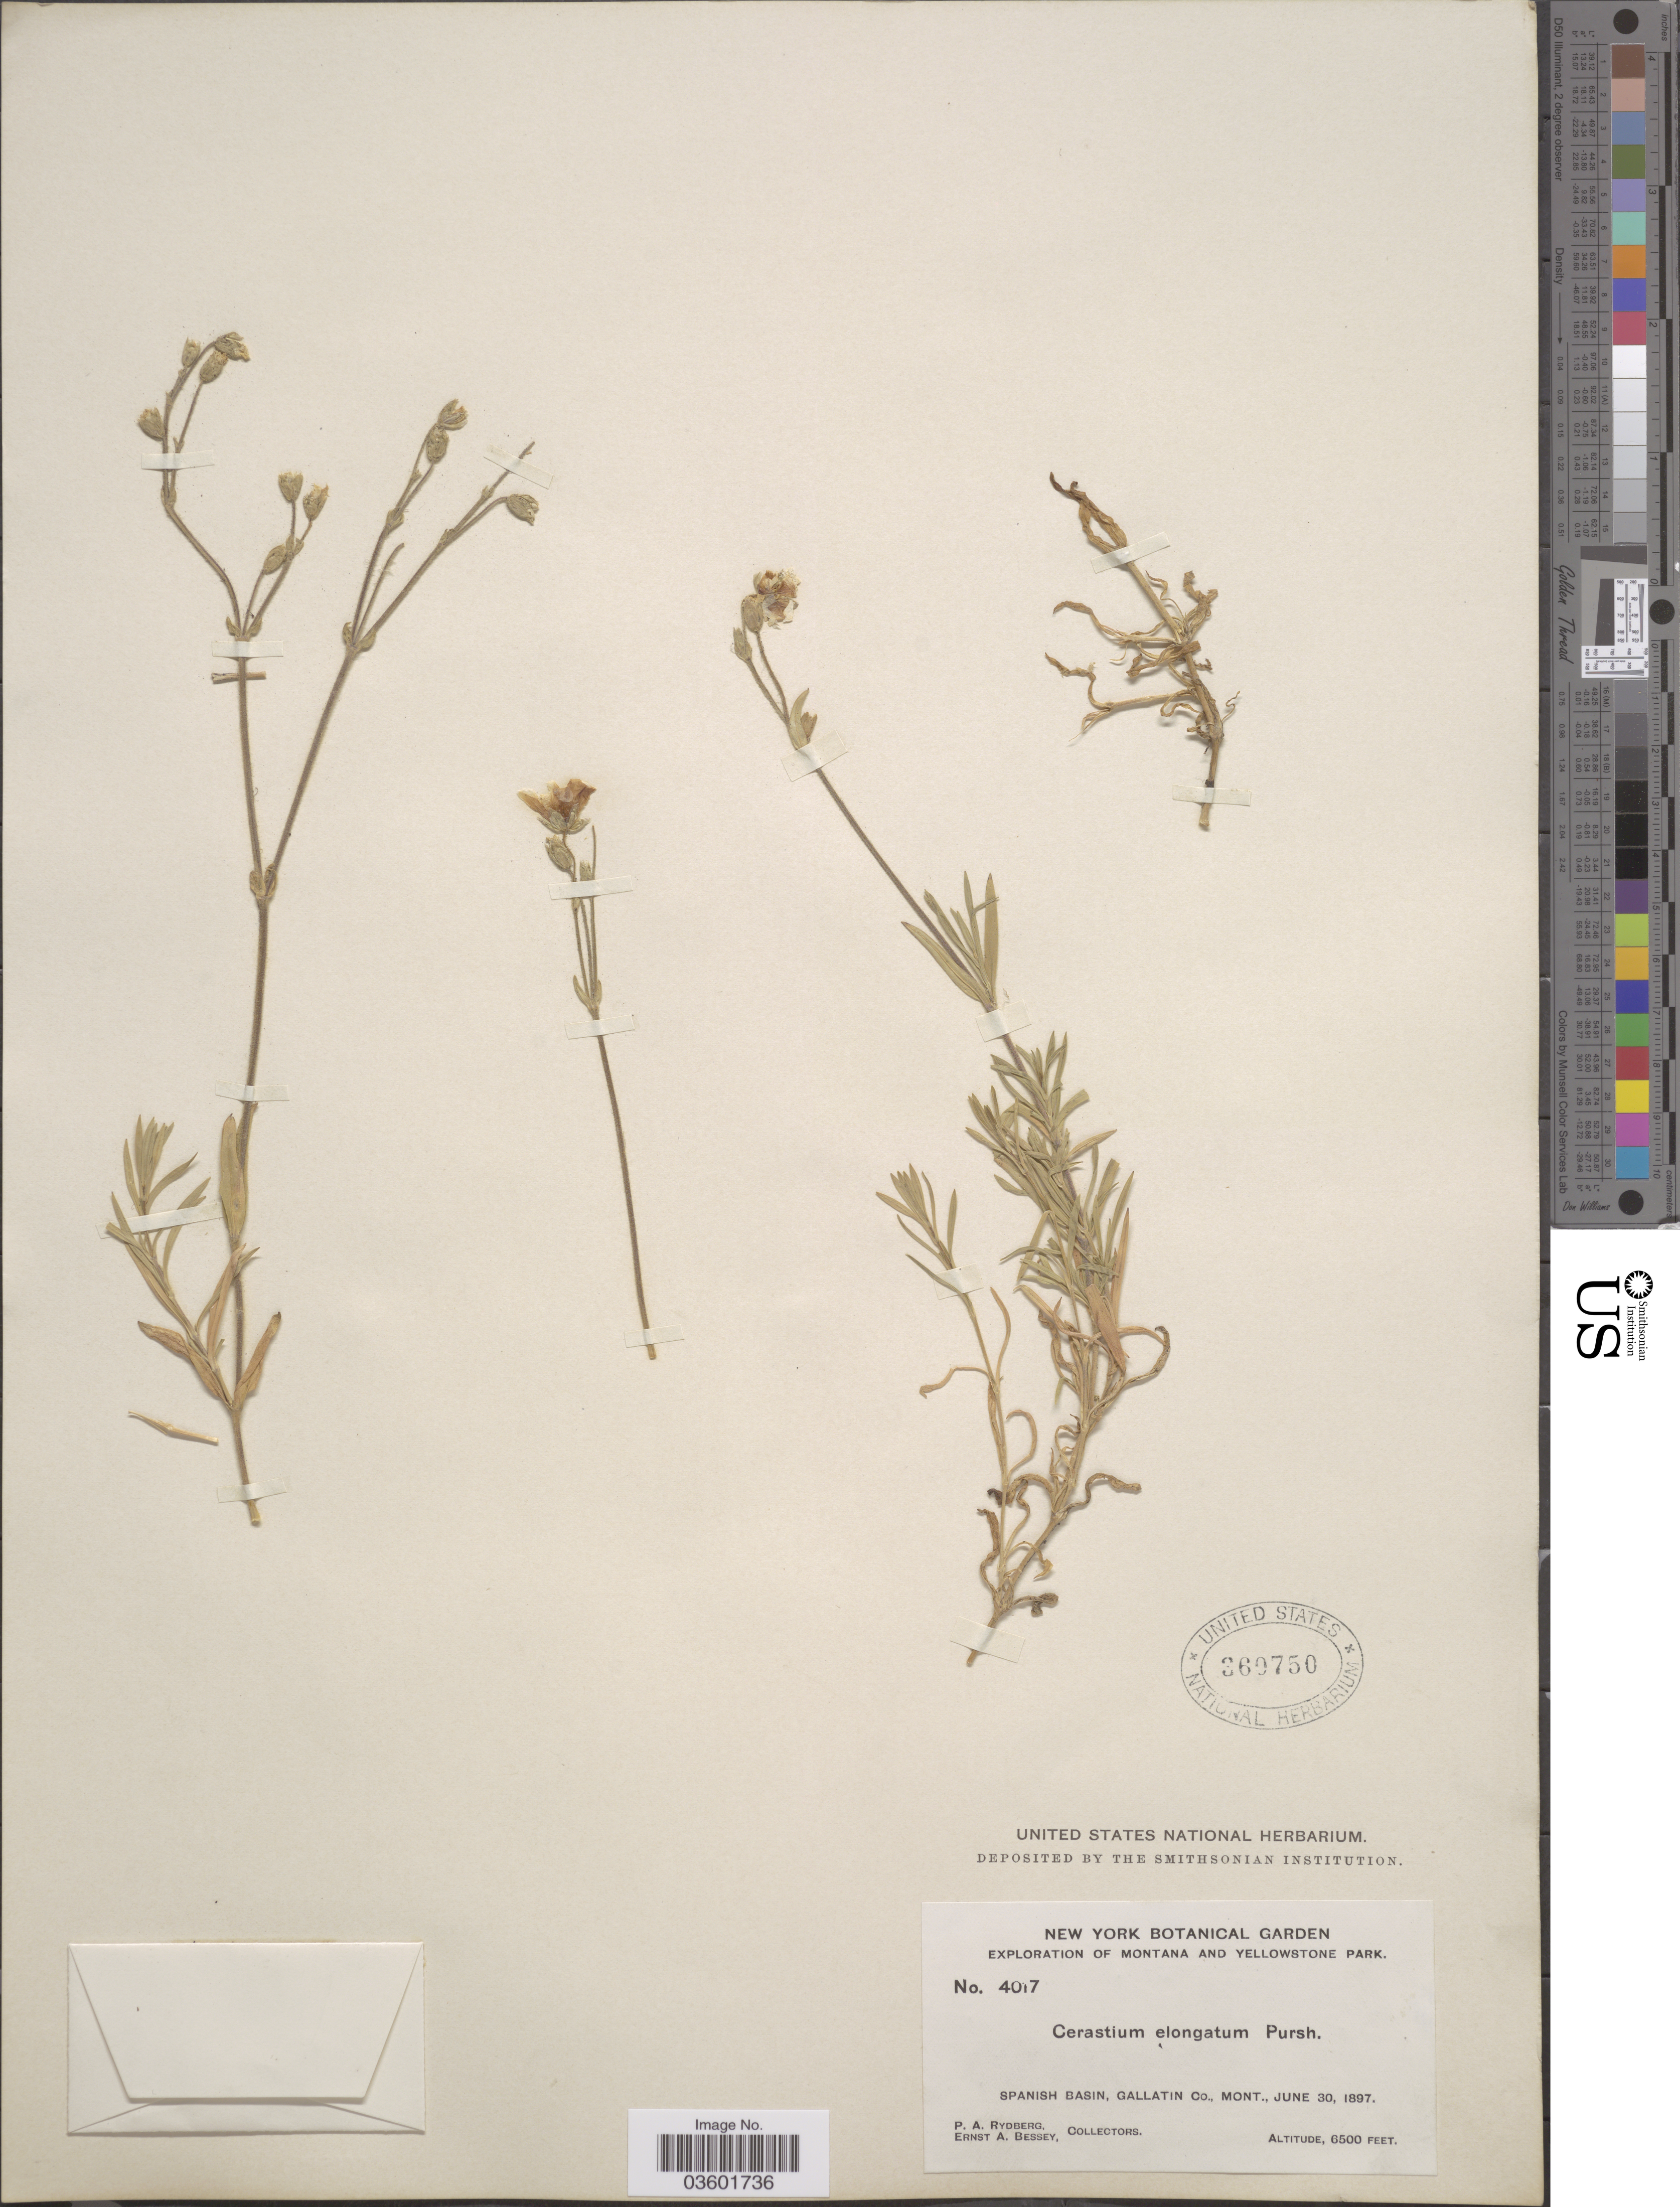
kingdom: Plantae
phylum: Tracheophyta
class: Magnoliopsida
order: Caryophyllales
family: Caryophyllaceae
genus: Cerastium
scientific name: Cerastium elongatum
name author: Pursh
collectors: P. A. Rydberg & E. A. Bessey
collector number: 4017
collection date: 1897-06-30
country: United States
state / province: Montana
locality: Yellowstone Park. Spanish Basin, Gallatin Co.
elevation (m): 1981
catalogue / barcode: US 360750